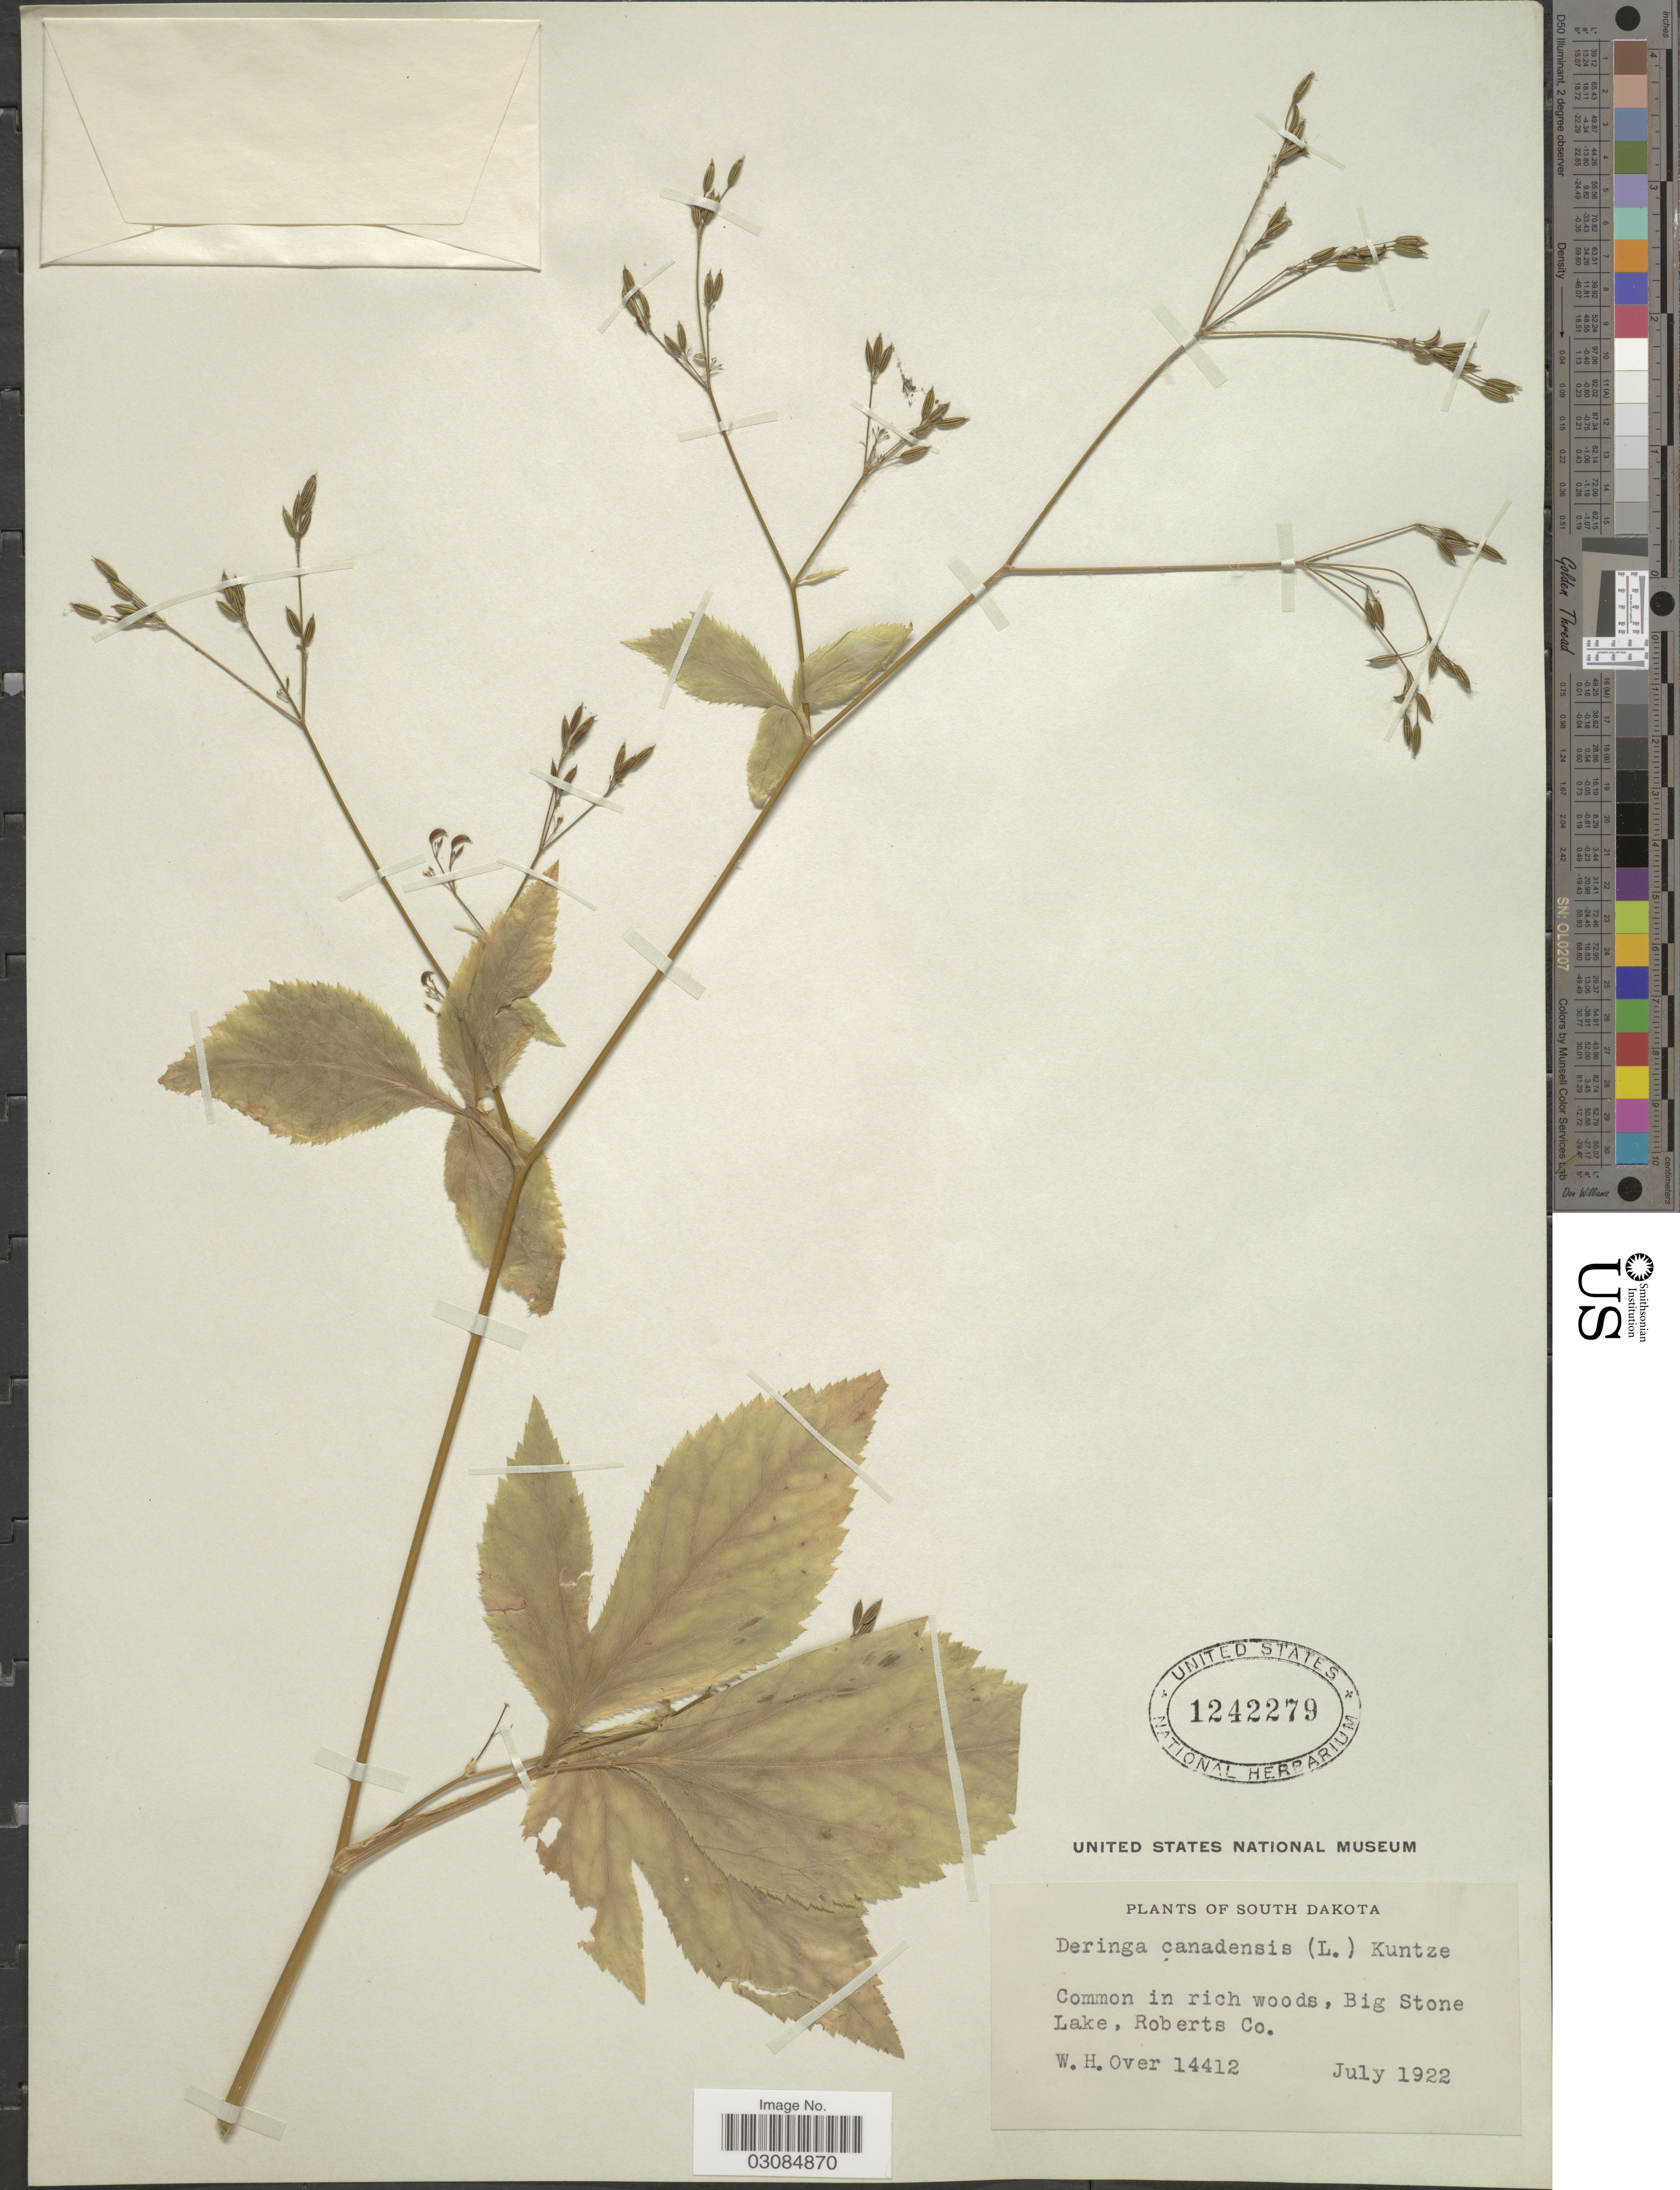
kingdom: Plantae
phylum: Tracheophyta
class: Magnoliopsida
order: Apiales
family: Apiaceae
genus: Cryptotaenia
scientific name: Cryptotaenia canadensis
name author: (L.) DC.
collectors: W. Over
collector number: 14412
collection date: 1922-07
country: United States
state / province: South Dakota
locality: Common in rich woods, Big Stone Lake, Roberts Co.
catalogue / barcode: US 1242279